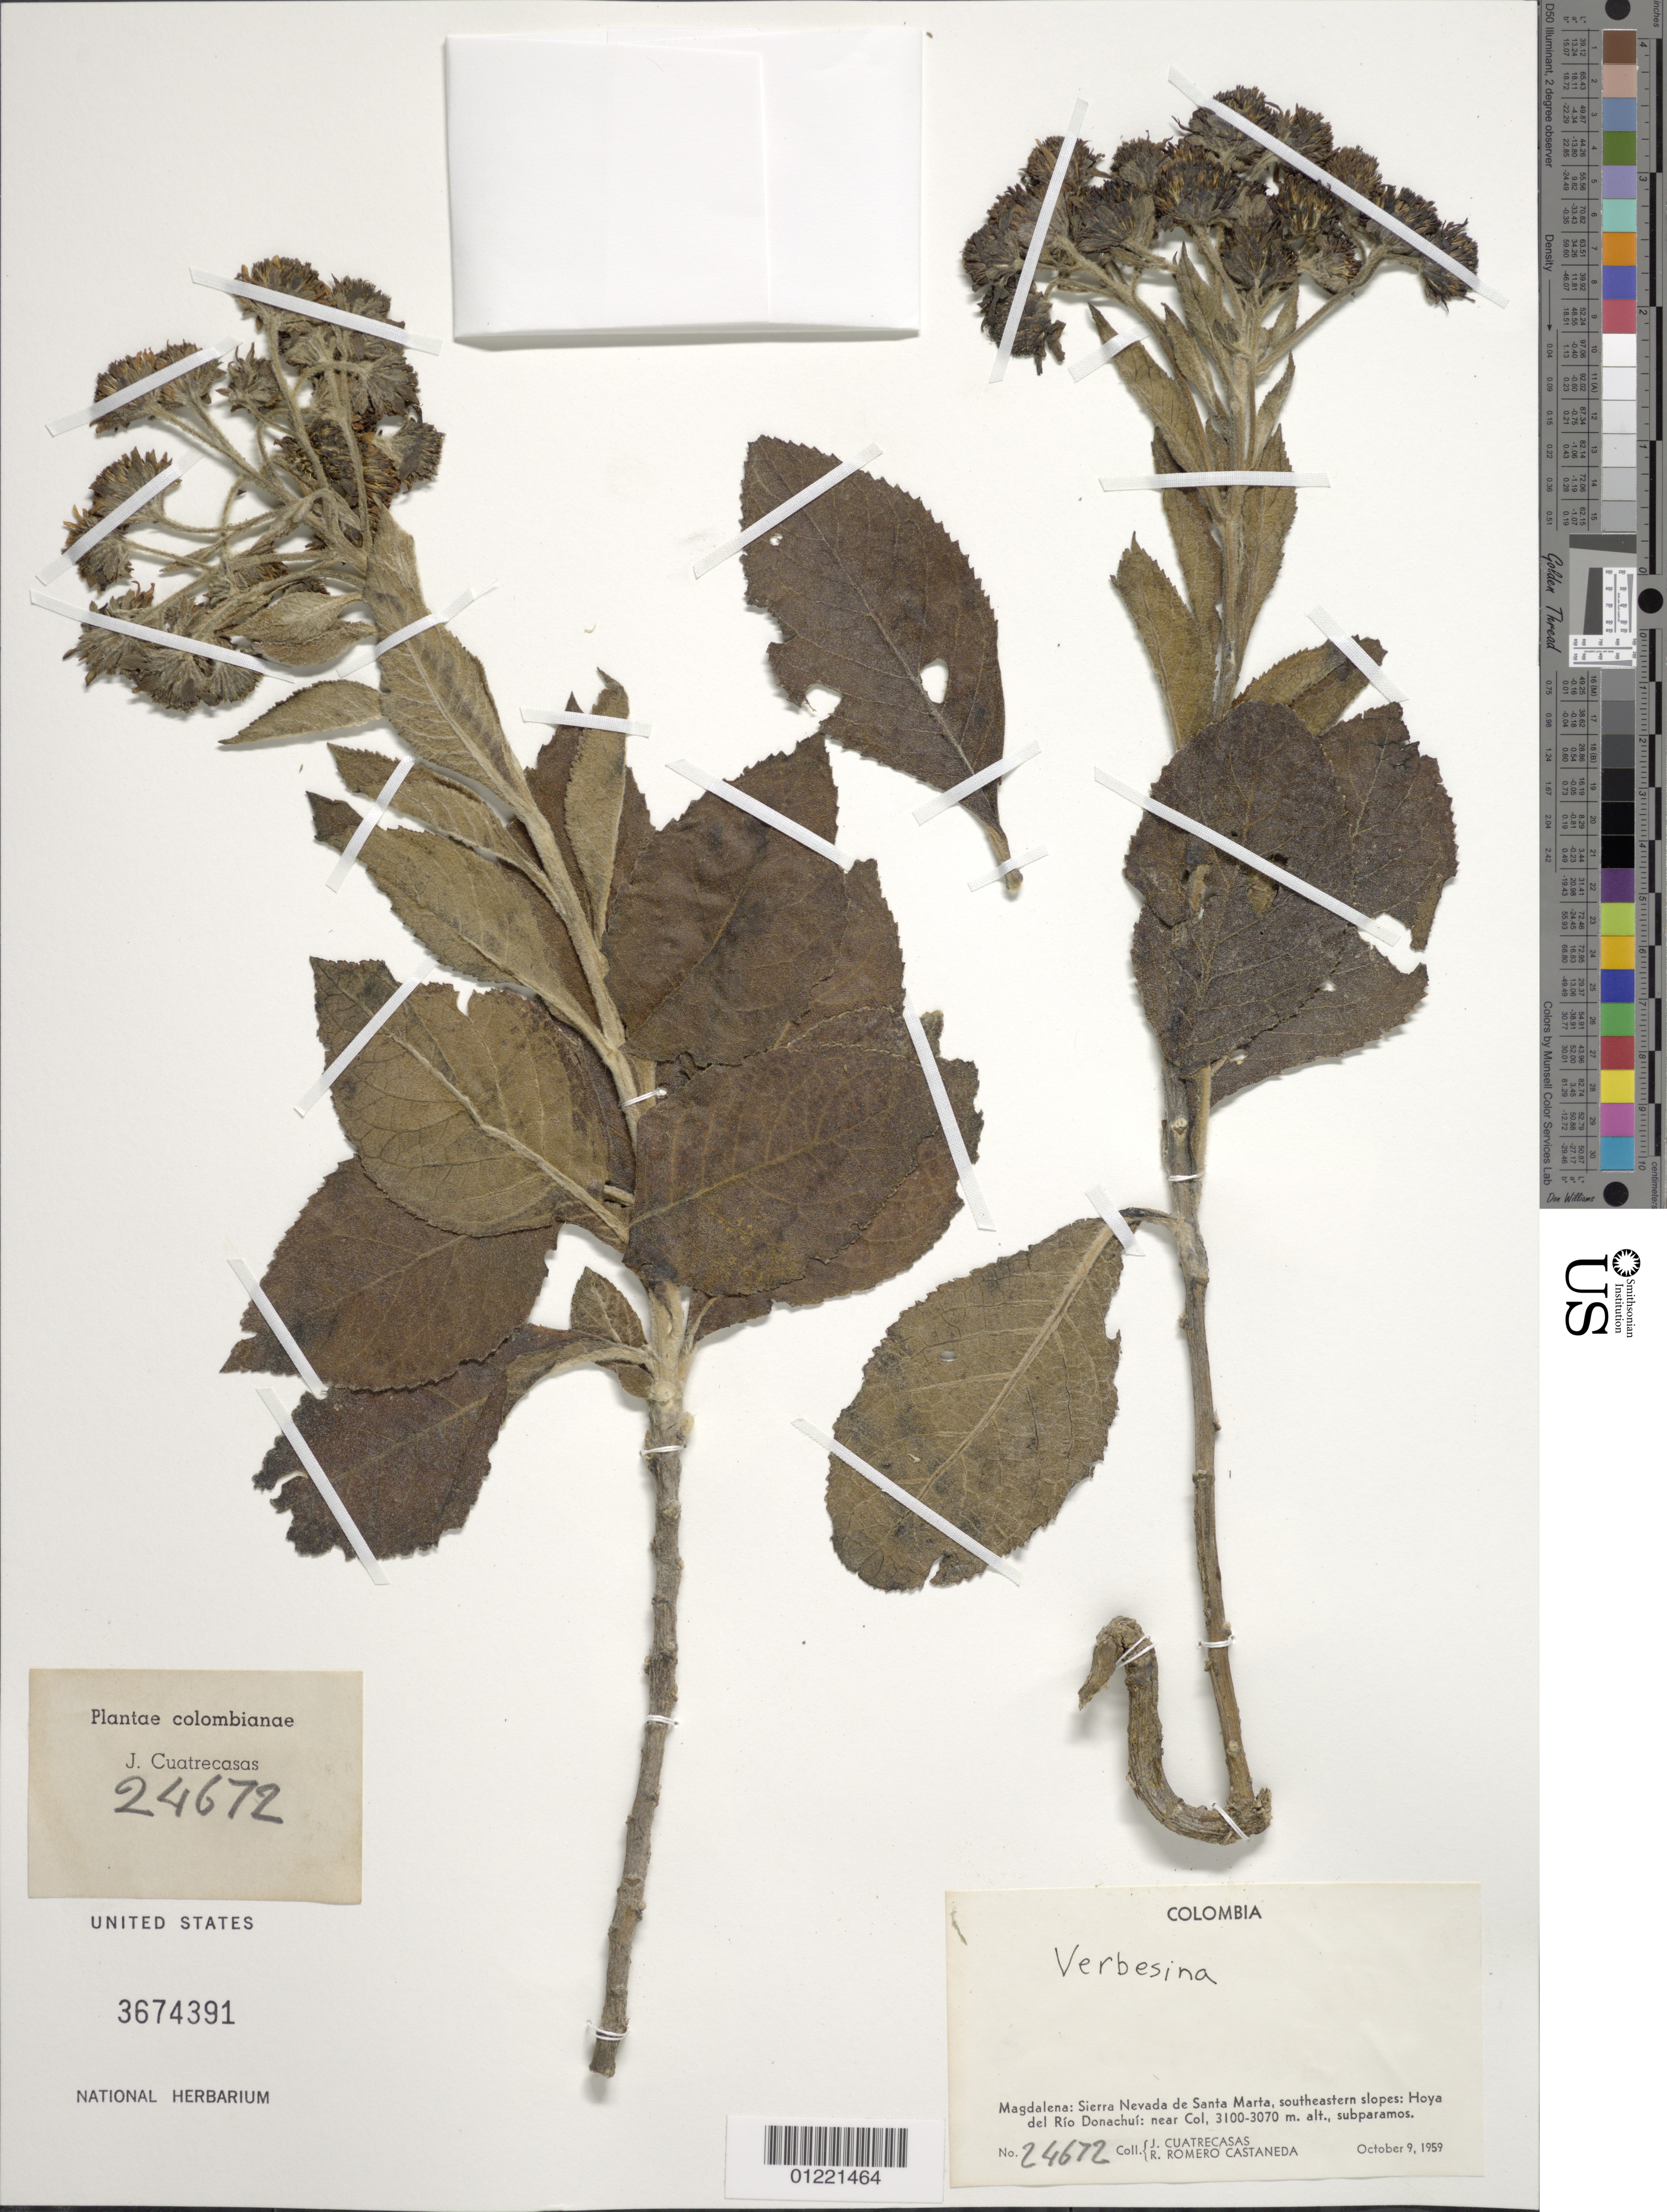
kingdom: Plantae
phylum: Tracheophyta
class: Magnoliopsida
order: Asterales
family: Asteraceae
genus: Verbesina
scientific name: Verbesina sp.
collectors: J. Cuatrecasas & R. Romero Castañeda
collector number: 24672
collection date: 1959-10-09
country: Colombia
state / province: Magdalena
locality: Sierra Nevada de Santa Marta, southeastern slopes: Hoya del Rio Donachui: near Col.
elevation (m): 3100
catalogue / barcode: US 3674391